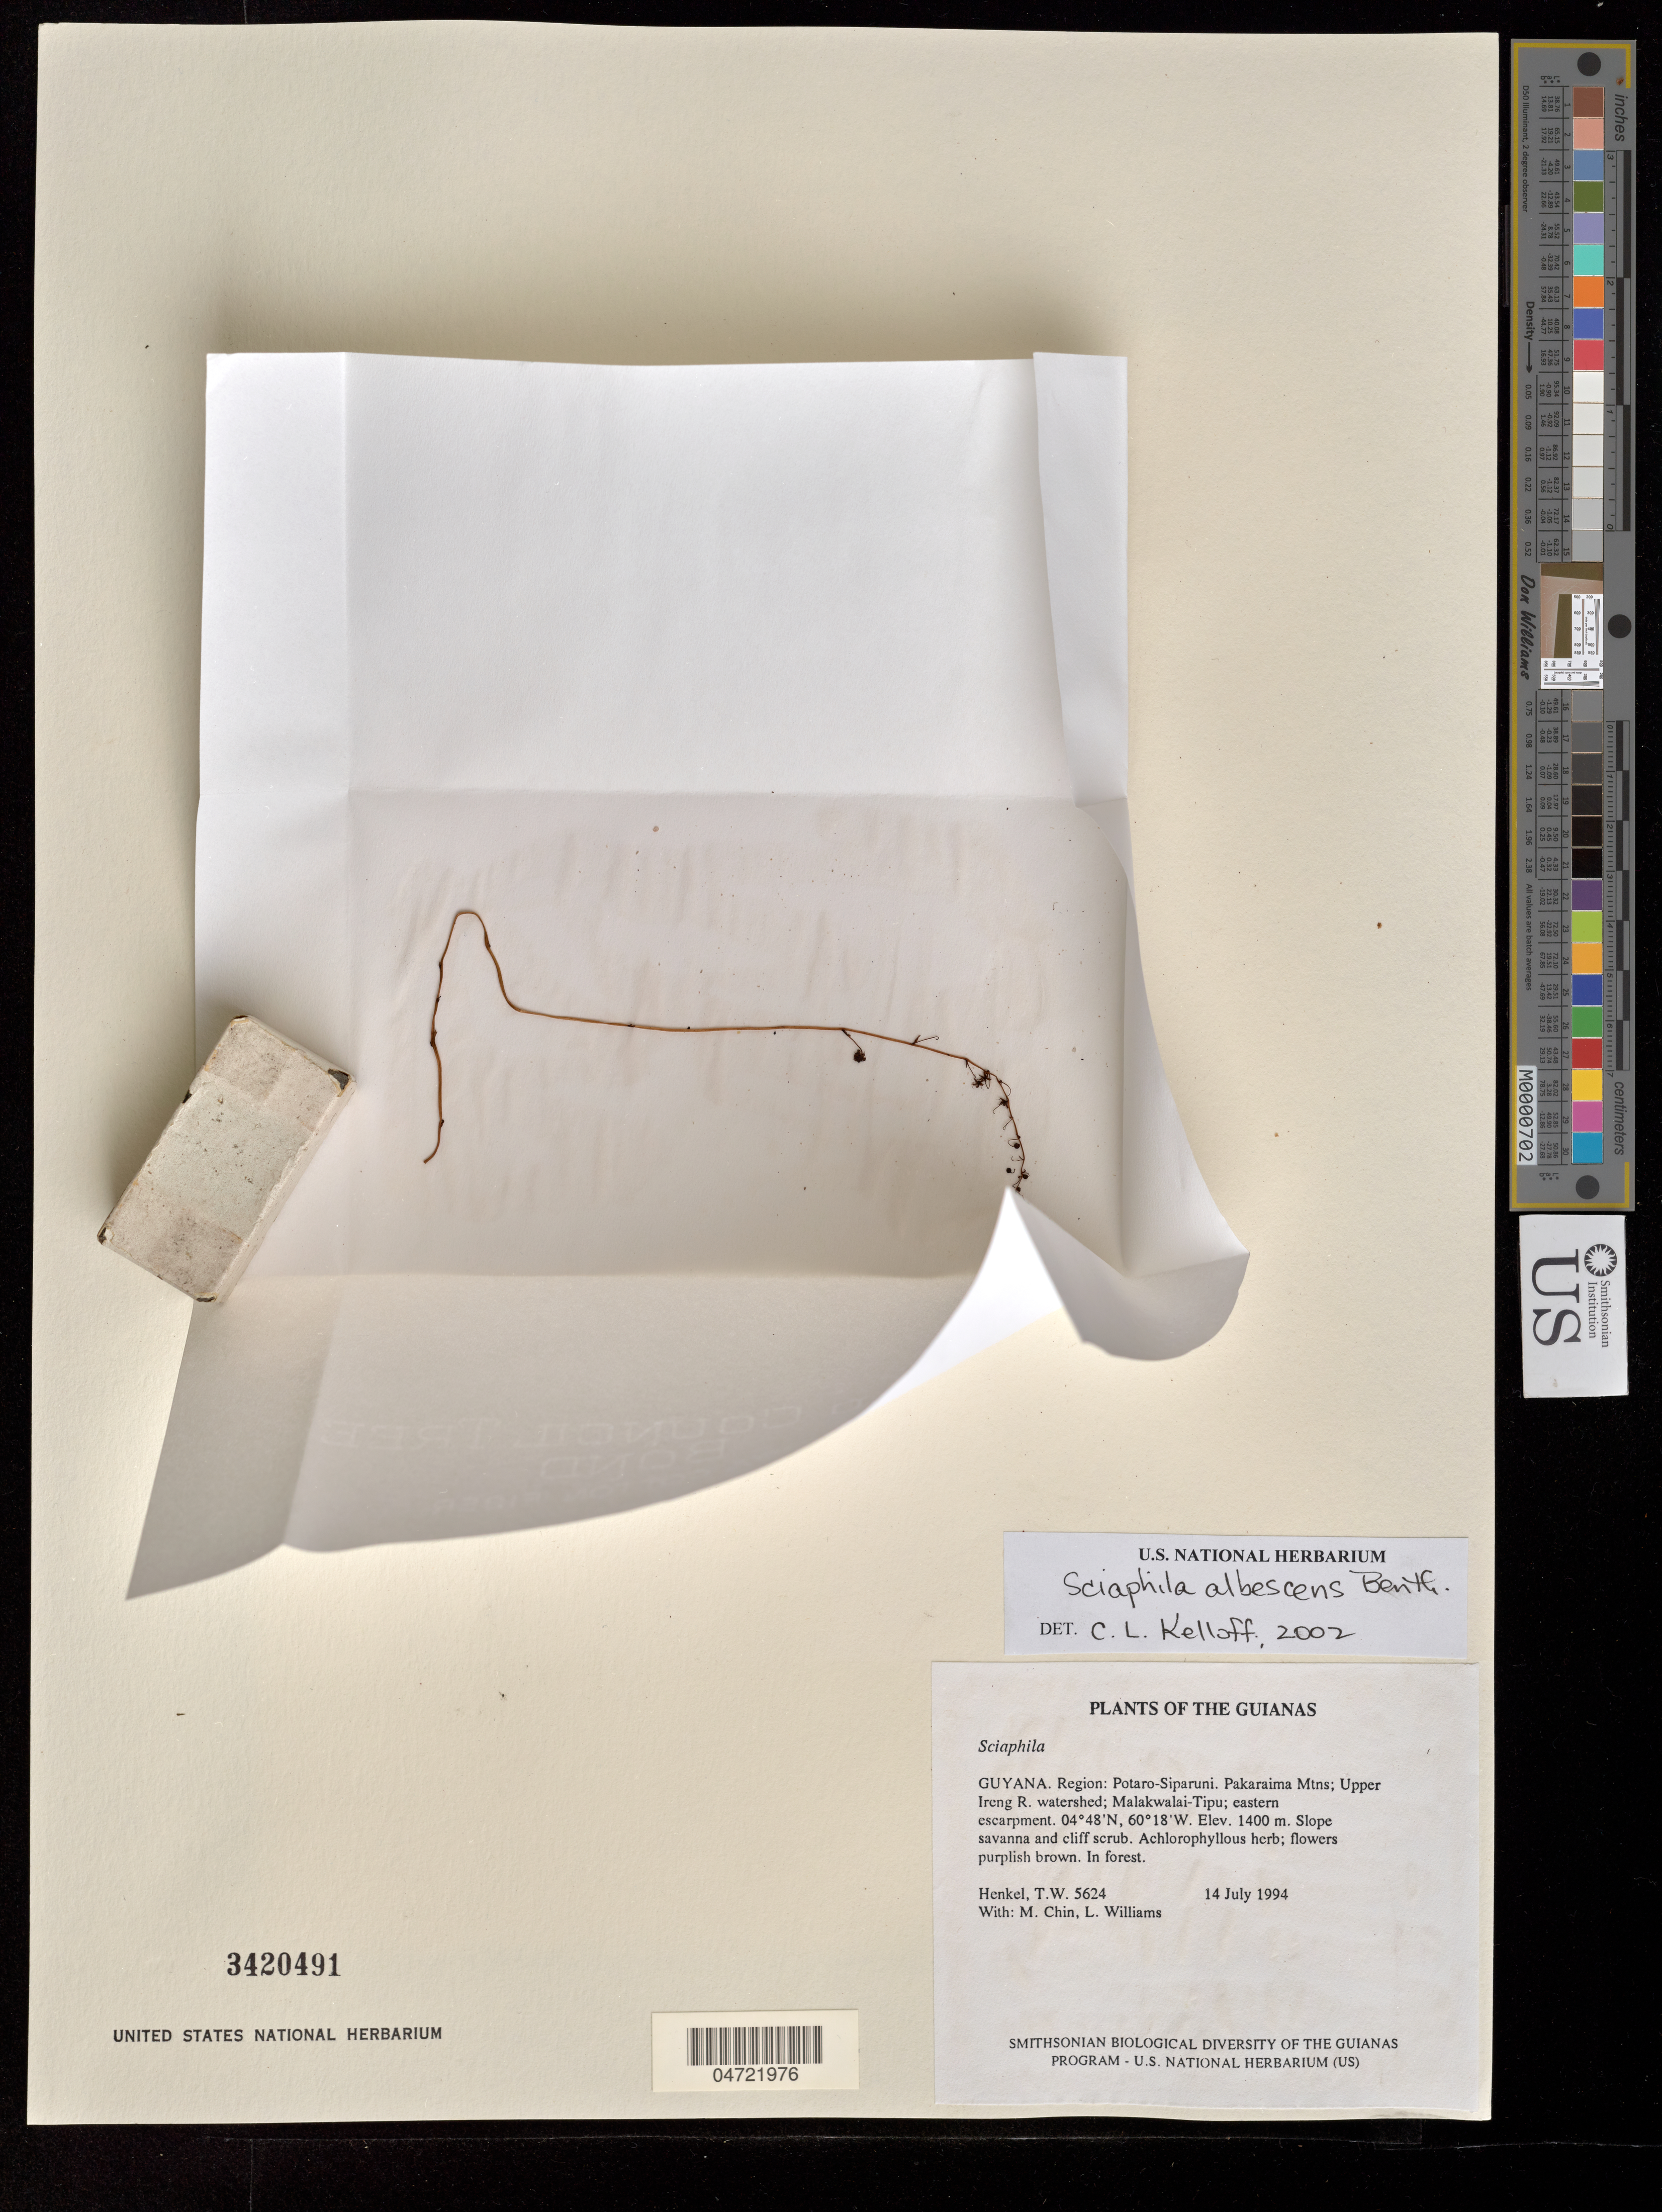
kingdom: Plantae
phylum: Tracheophyta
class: Liliopsida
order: Pandanales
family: Triuridaceae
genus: Sciaphila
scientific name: Sciaphila albescens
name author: Benth.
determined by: Kelloff, Carol L., (US), Smithsonian Institution - National Museum of Natural History (UNITED STATES)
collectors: T. Henkel, M. Chin & L. Williams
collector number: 5624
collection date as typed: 14 July 1994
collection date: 1994-07-14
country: Guyana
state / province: Potaro-Siparuni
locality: Pakaraima Mtns; Upper Ireng R. watershed; Malakwalai-Tipu; eastern escarpment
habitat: Slope savanna and cliff scrub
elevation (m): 1400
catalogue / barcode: US 3420491